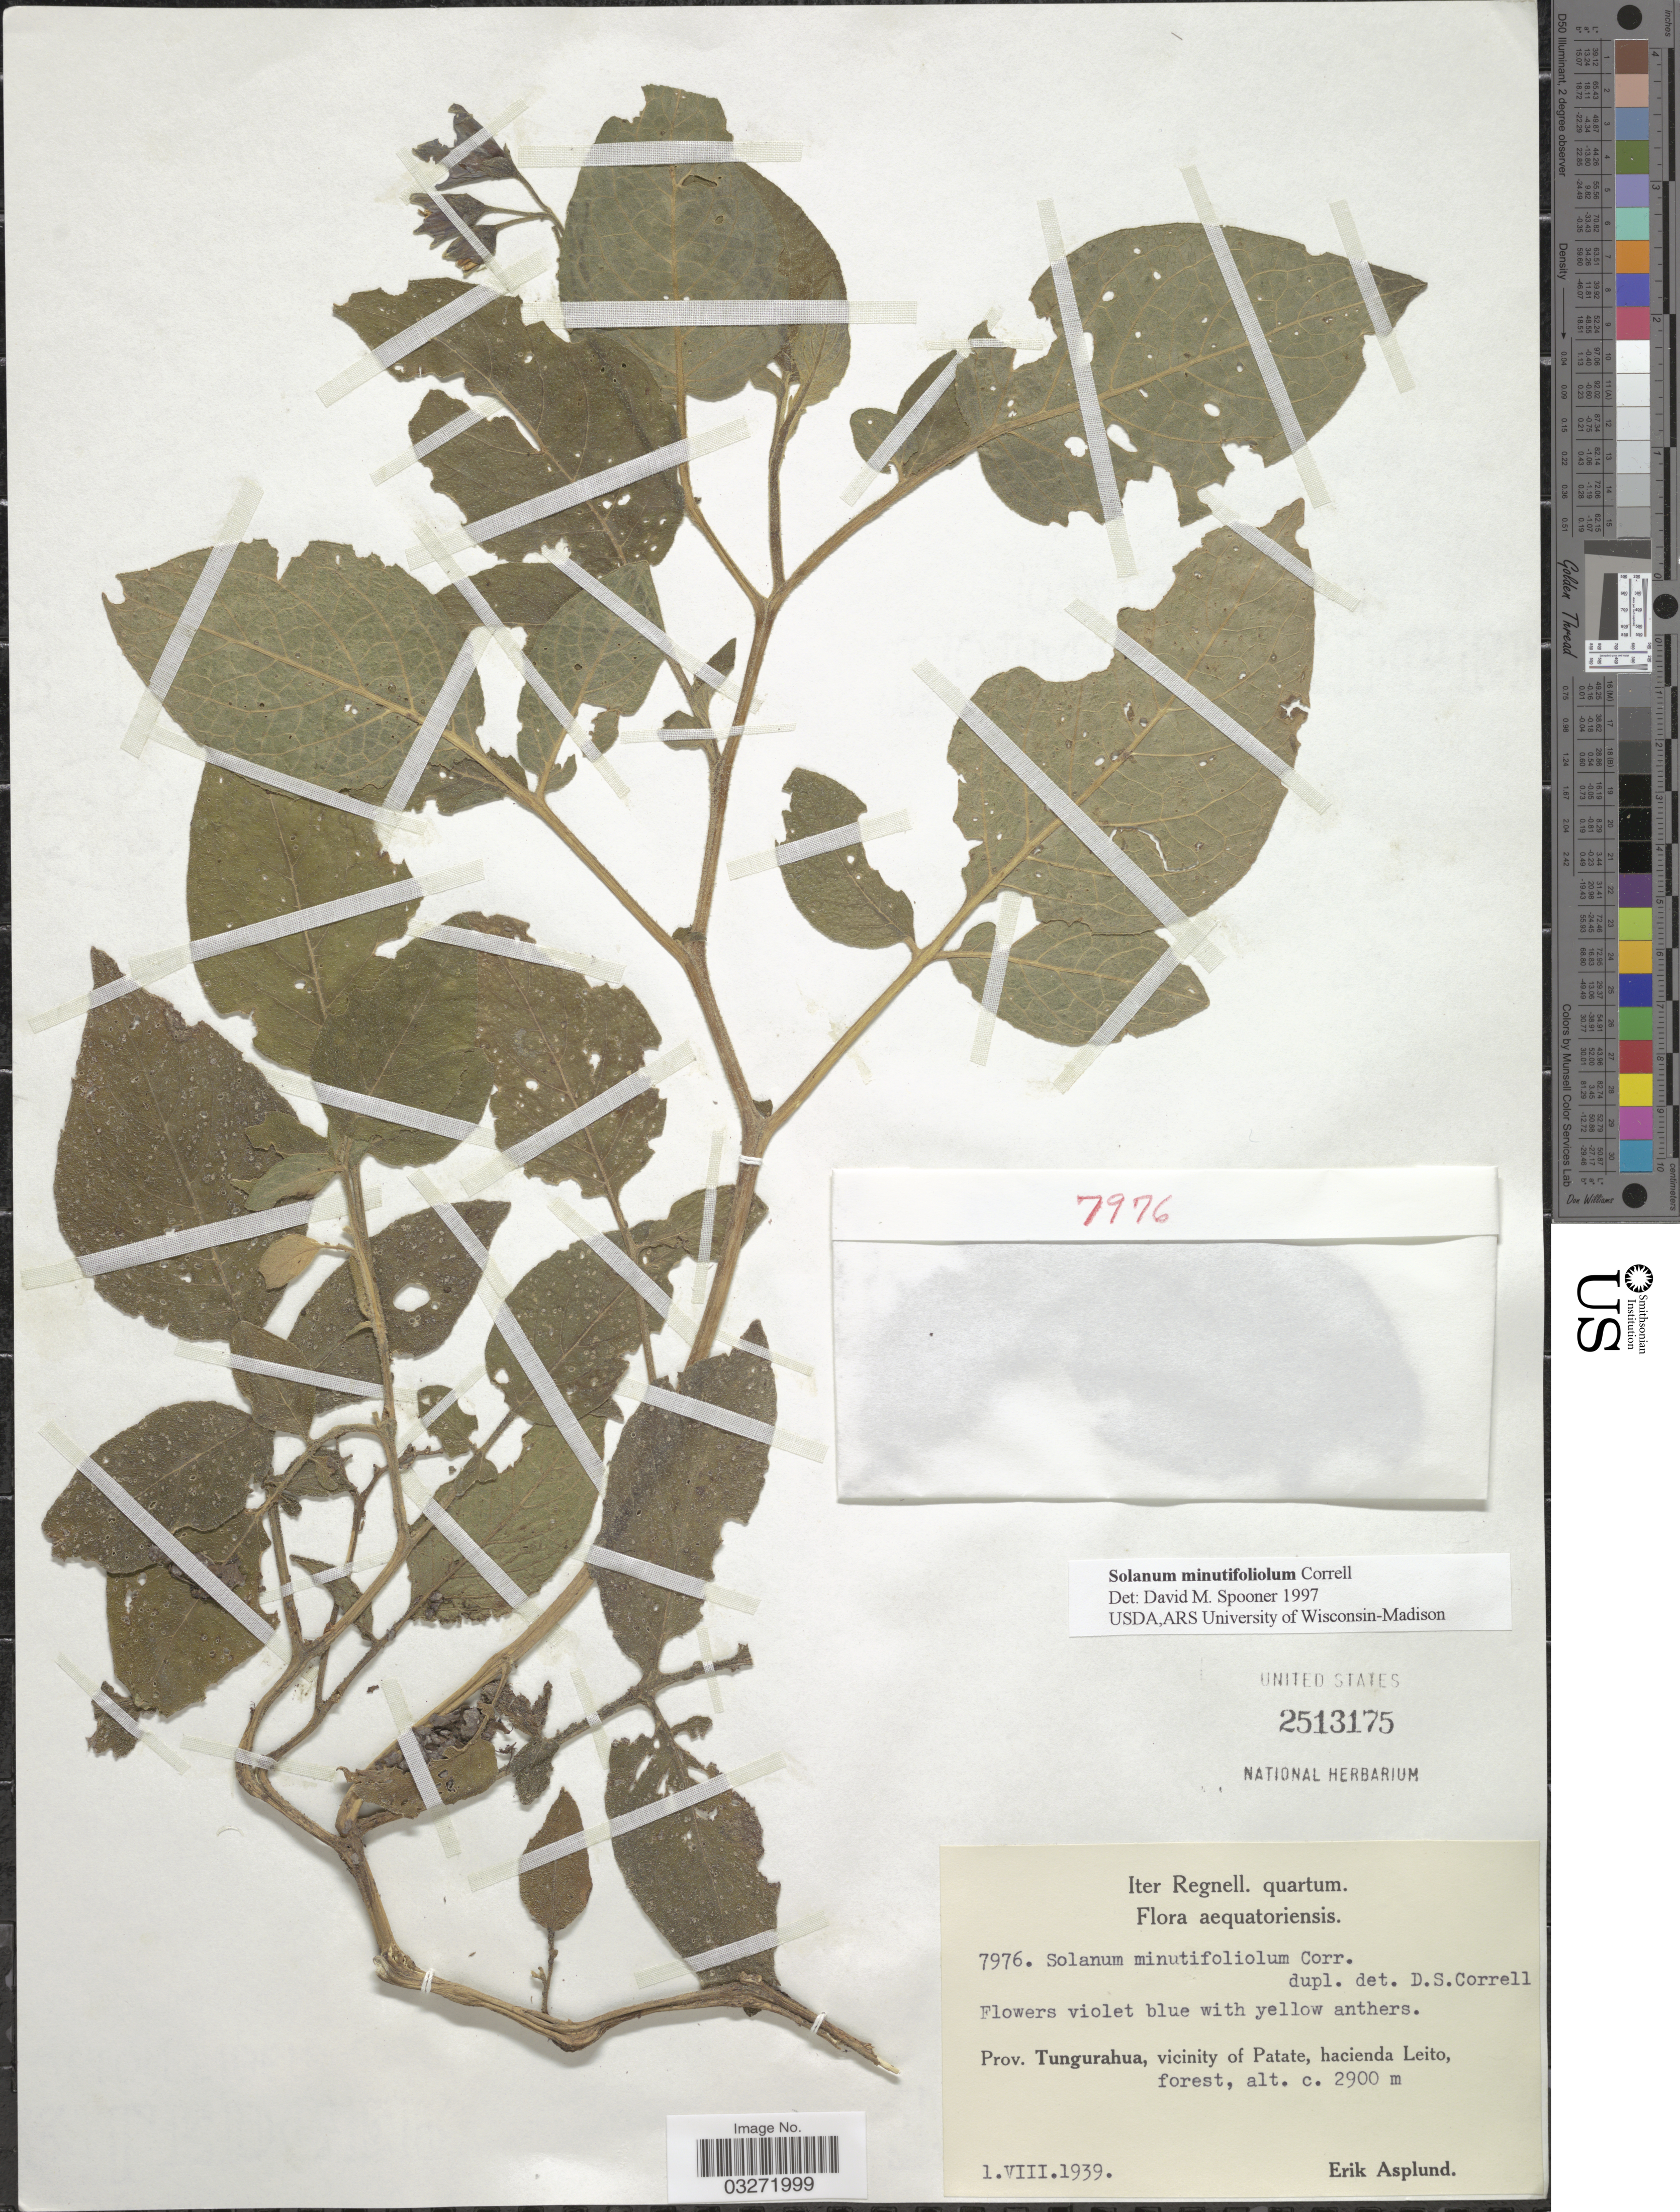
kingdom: Plantae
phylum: Tracheophyta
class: Magnoliopsida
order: Solanales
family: Solanaceae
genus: Solanum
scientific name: Solanum minutifoliolum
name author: Correll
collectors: E. Asplund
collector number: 7976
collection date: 1939-08-01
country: Ecuador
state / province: Tungurahua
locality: Prov. Tungurahua, vicinity of Patate, hacienda Leito.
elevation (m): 2900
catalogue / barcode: US 2513175